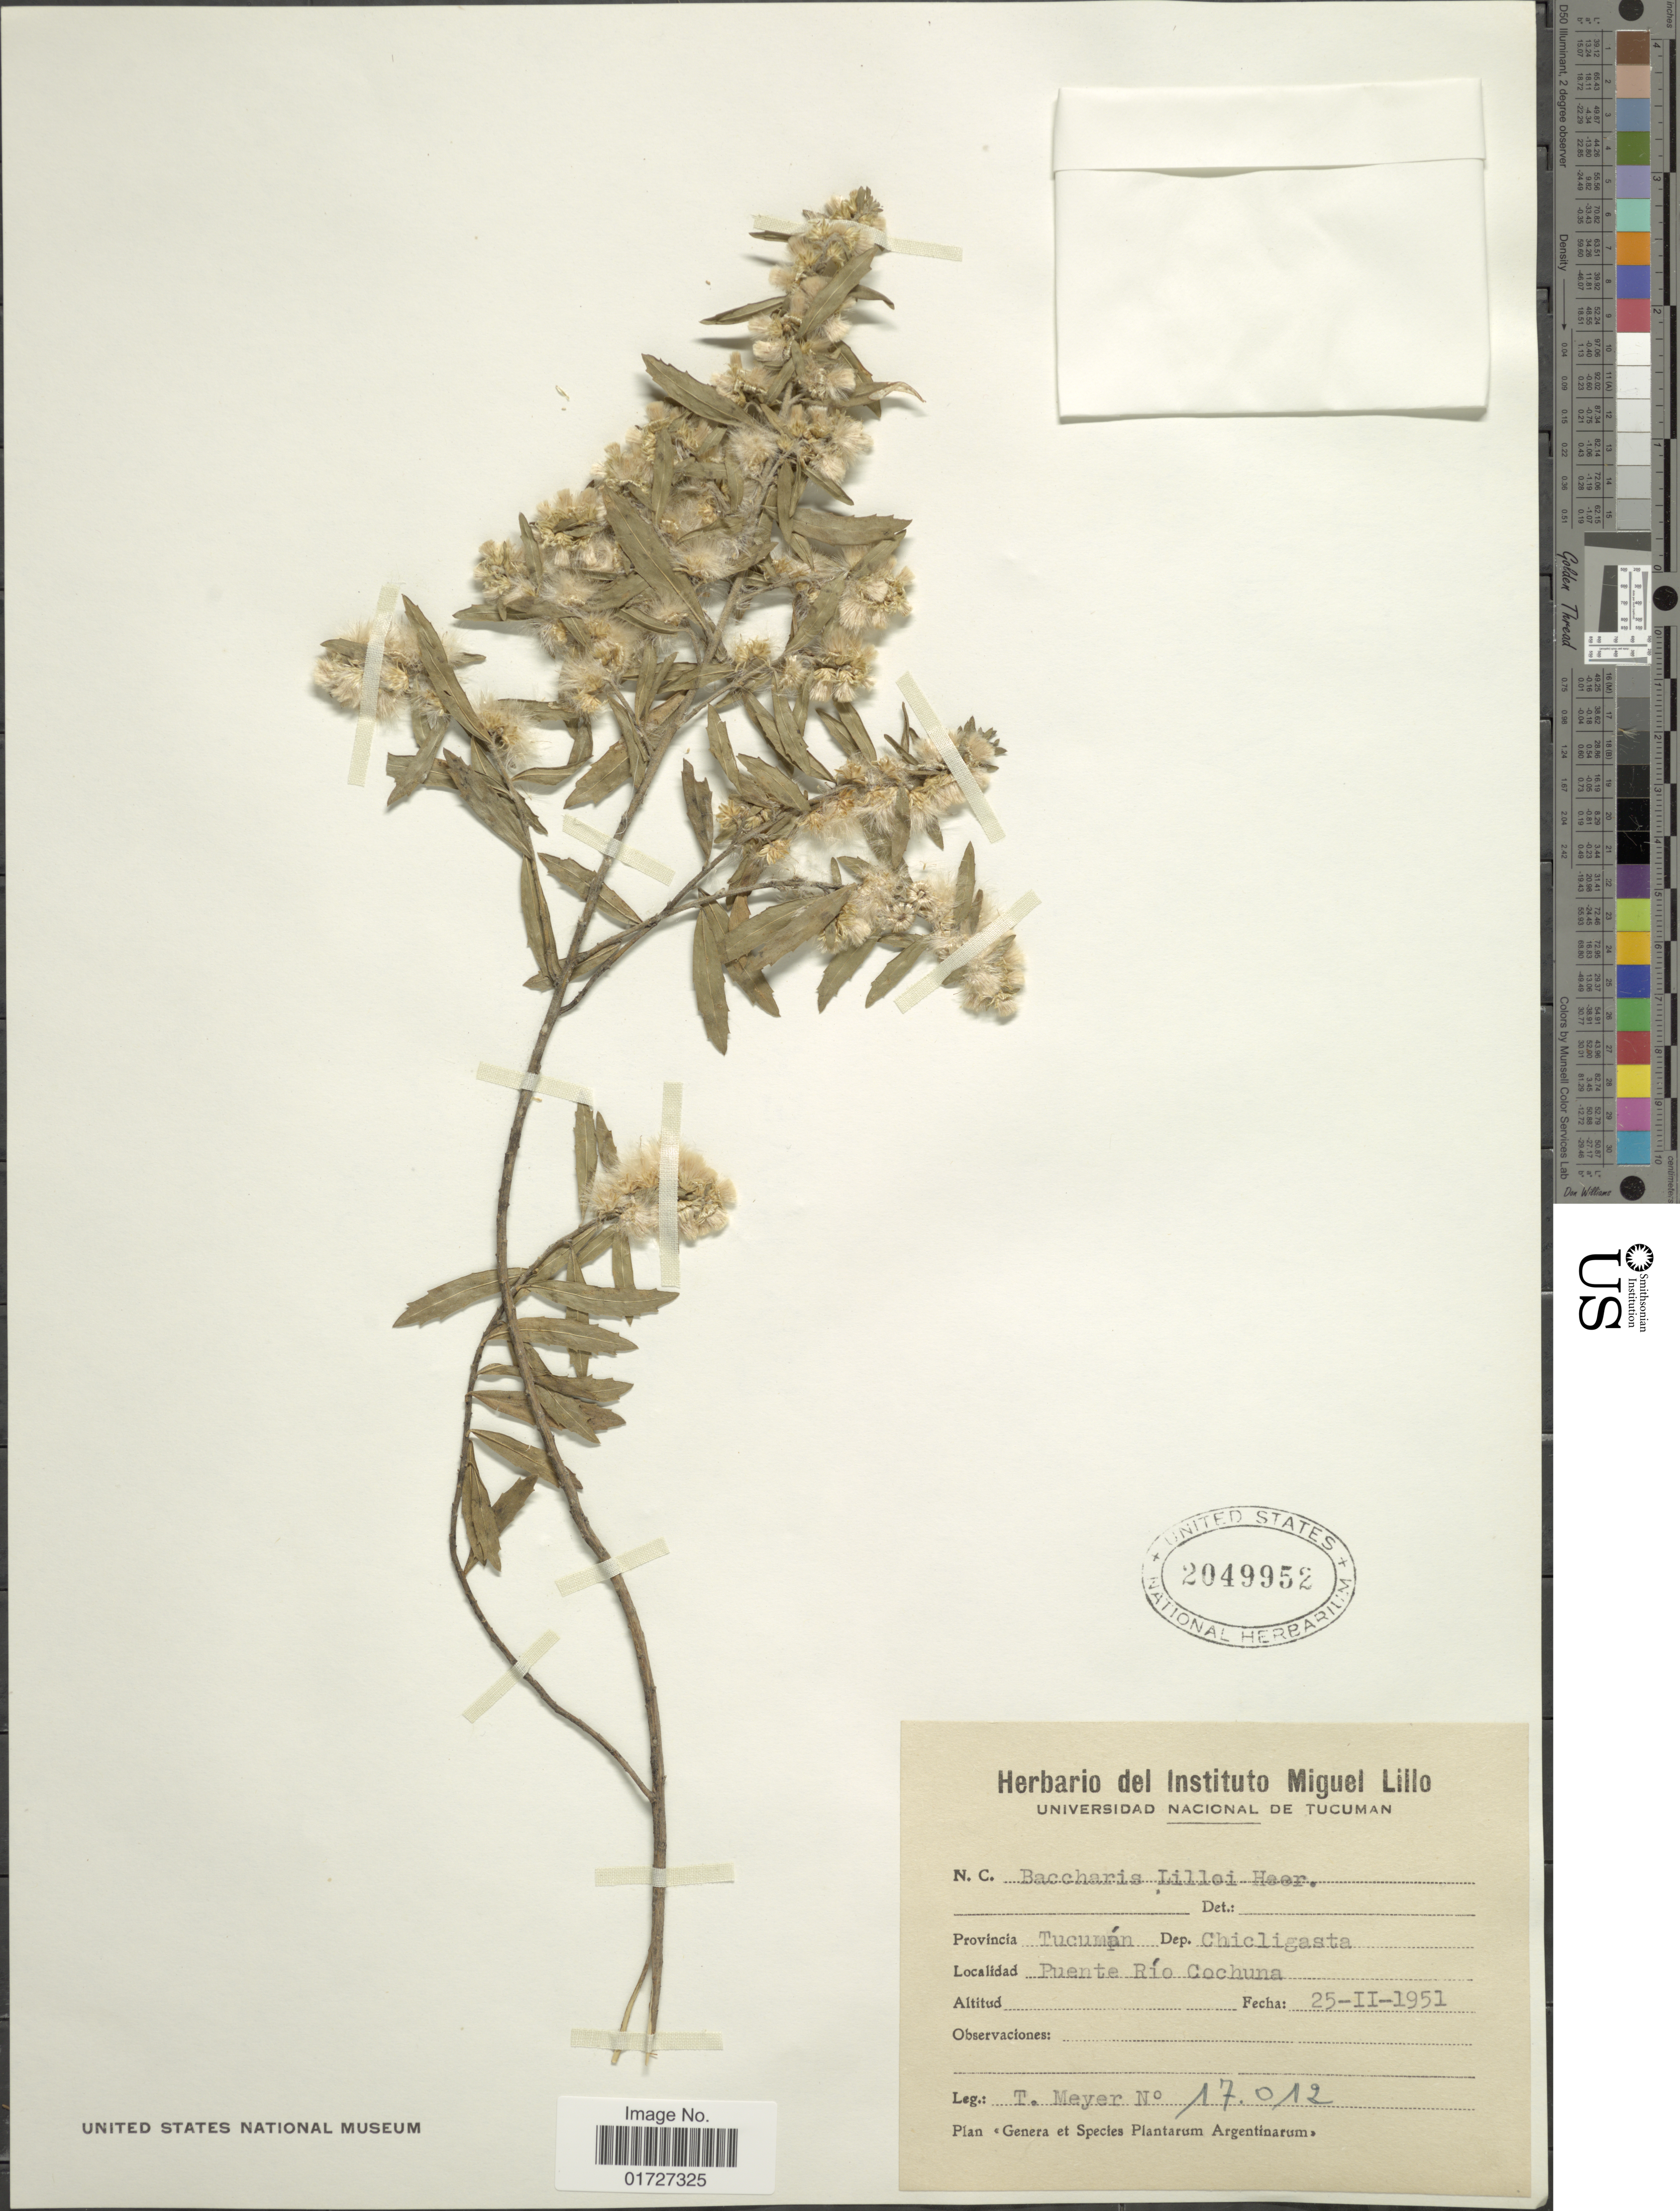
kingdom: Plantae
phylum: Tracheophyta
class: Magnoliopsida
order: Asterales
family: Asteraceae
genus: Baccharis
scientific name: Baccharis dracunculifolia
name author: DC.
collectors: T. Meyer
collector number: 17012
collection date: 1951-02-25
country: Argentina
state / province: Tucuman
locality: Dep. Chicligasta, Puente Rio Cochuna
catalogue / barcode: US 2049952